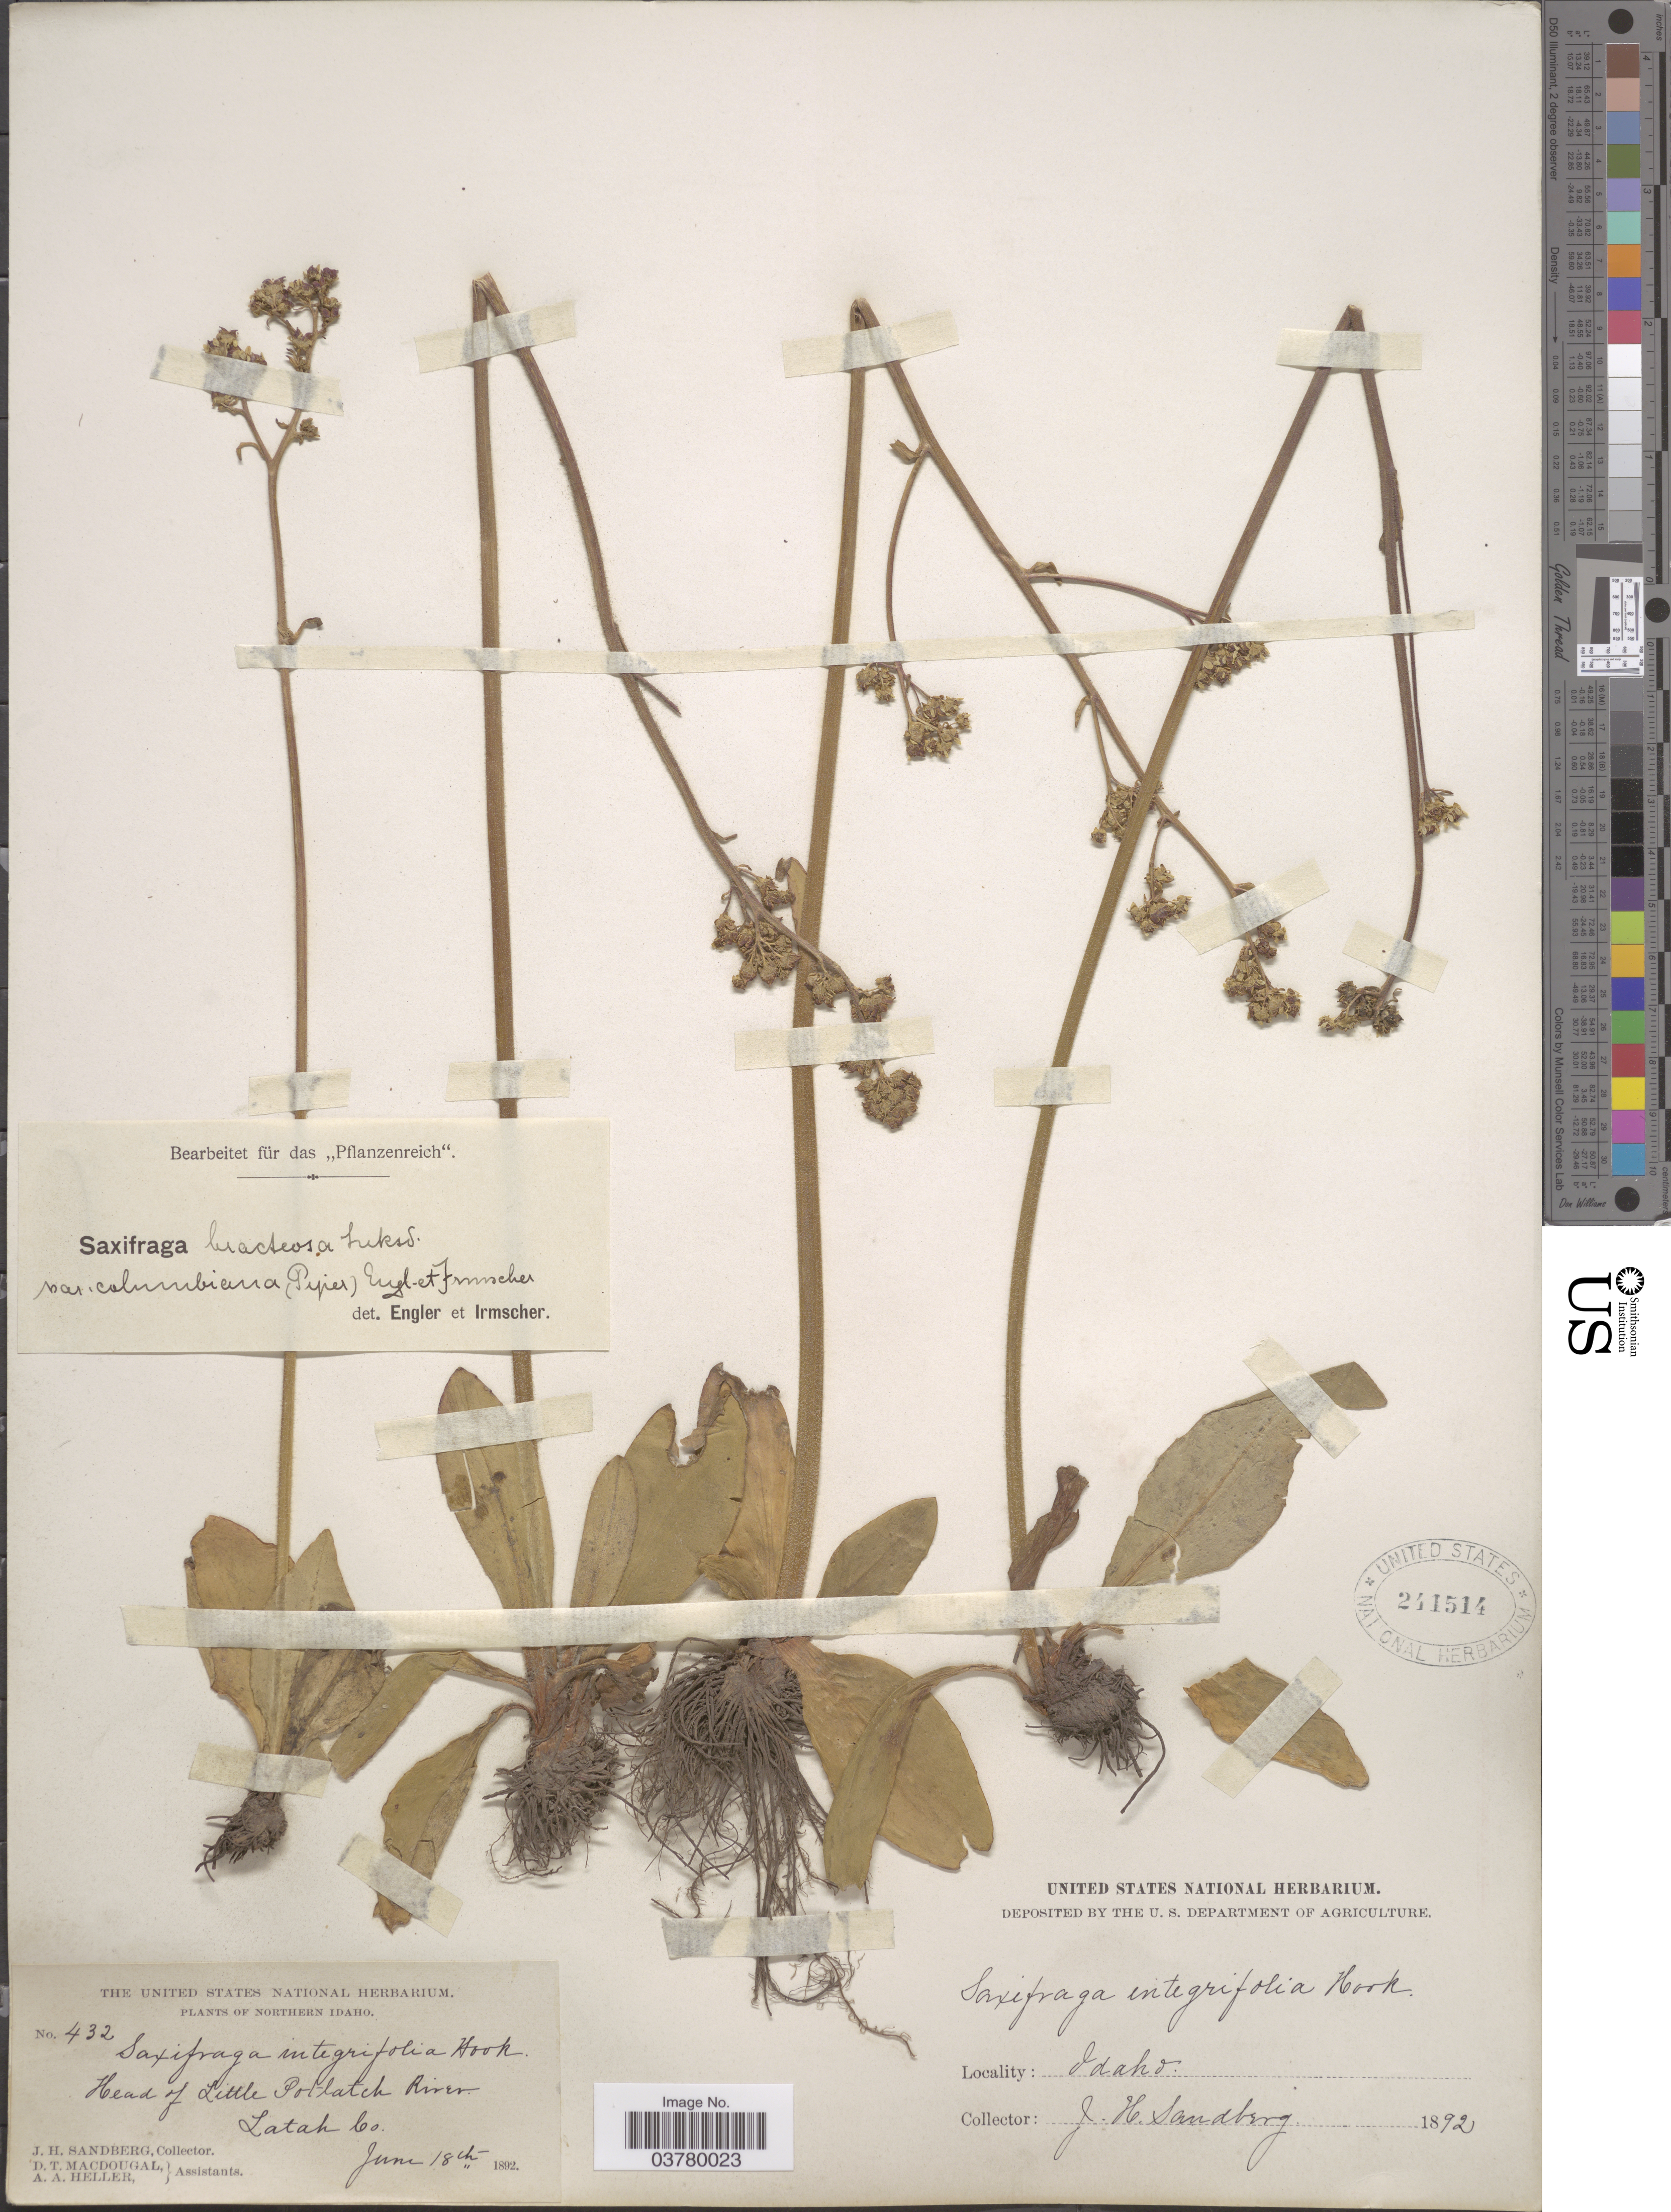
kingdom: Plantae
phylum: Tracheophyta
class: Magnoliopsida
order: Saxifragales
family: Saxifragaceae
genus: Micranthes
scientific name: Micranthes nidifica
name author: (Greene) Small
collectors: J. H. Sandberg, D. T. MacDougal & A. A. Heller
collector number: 432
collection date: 1892-06-18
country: United States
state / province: Idaho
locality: Northern Idaho. Head of Little Potlatch River. Latak Co.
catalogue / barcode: US 241514